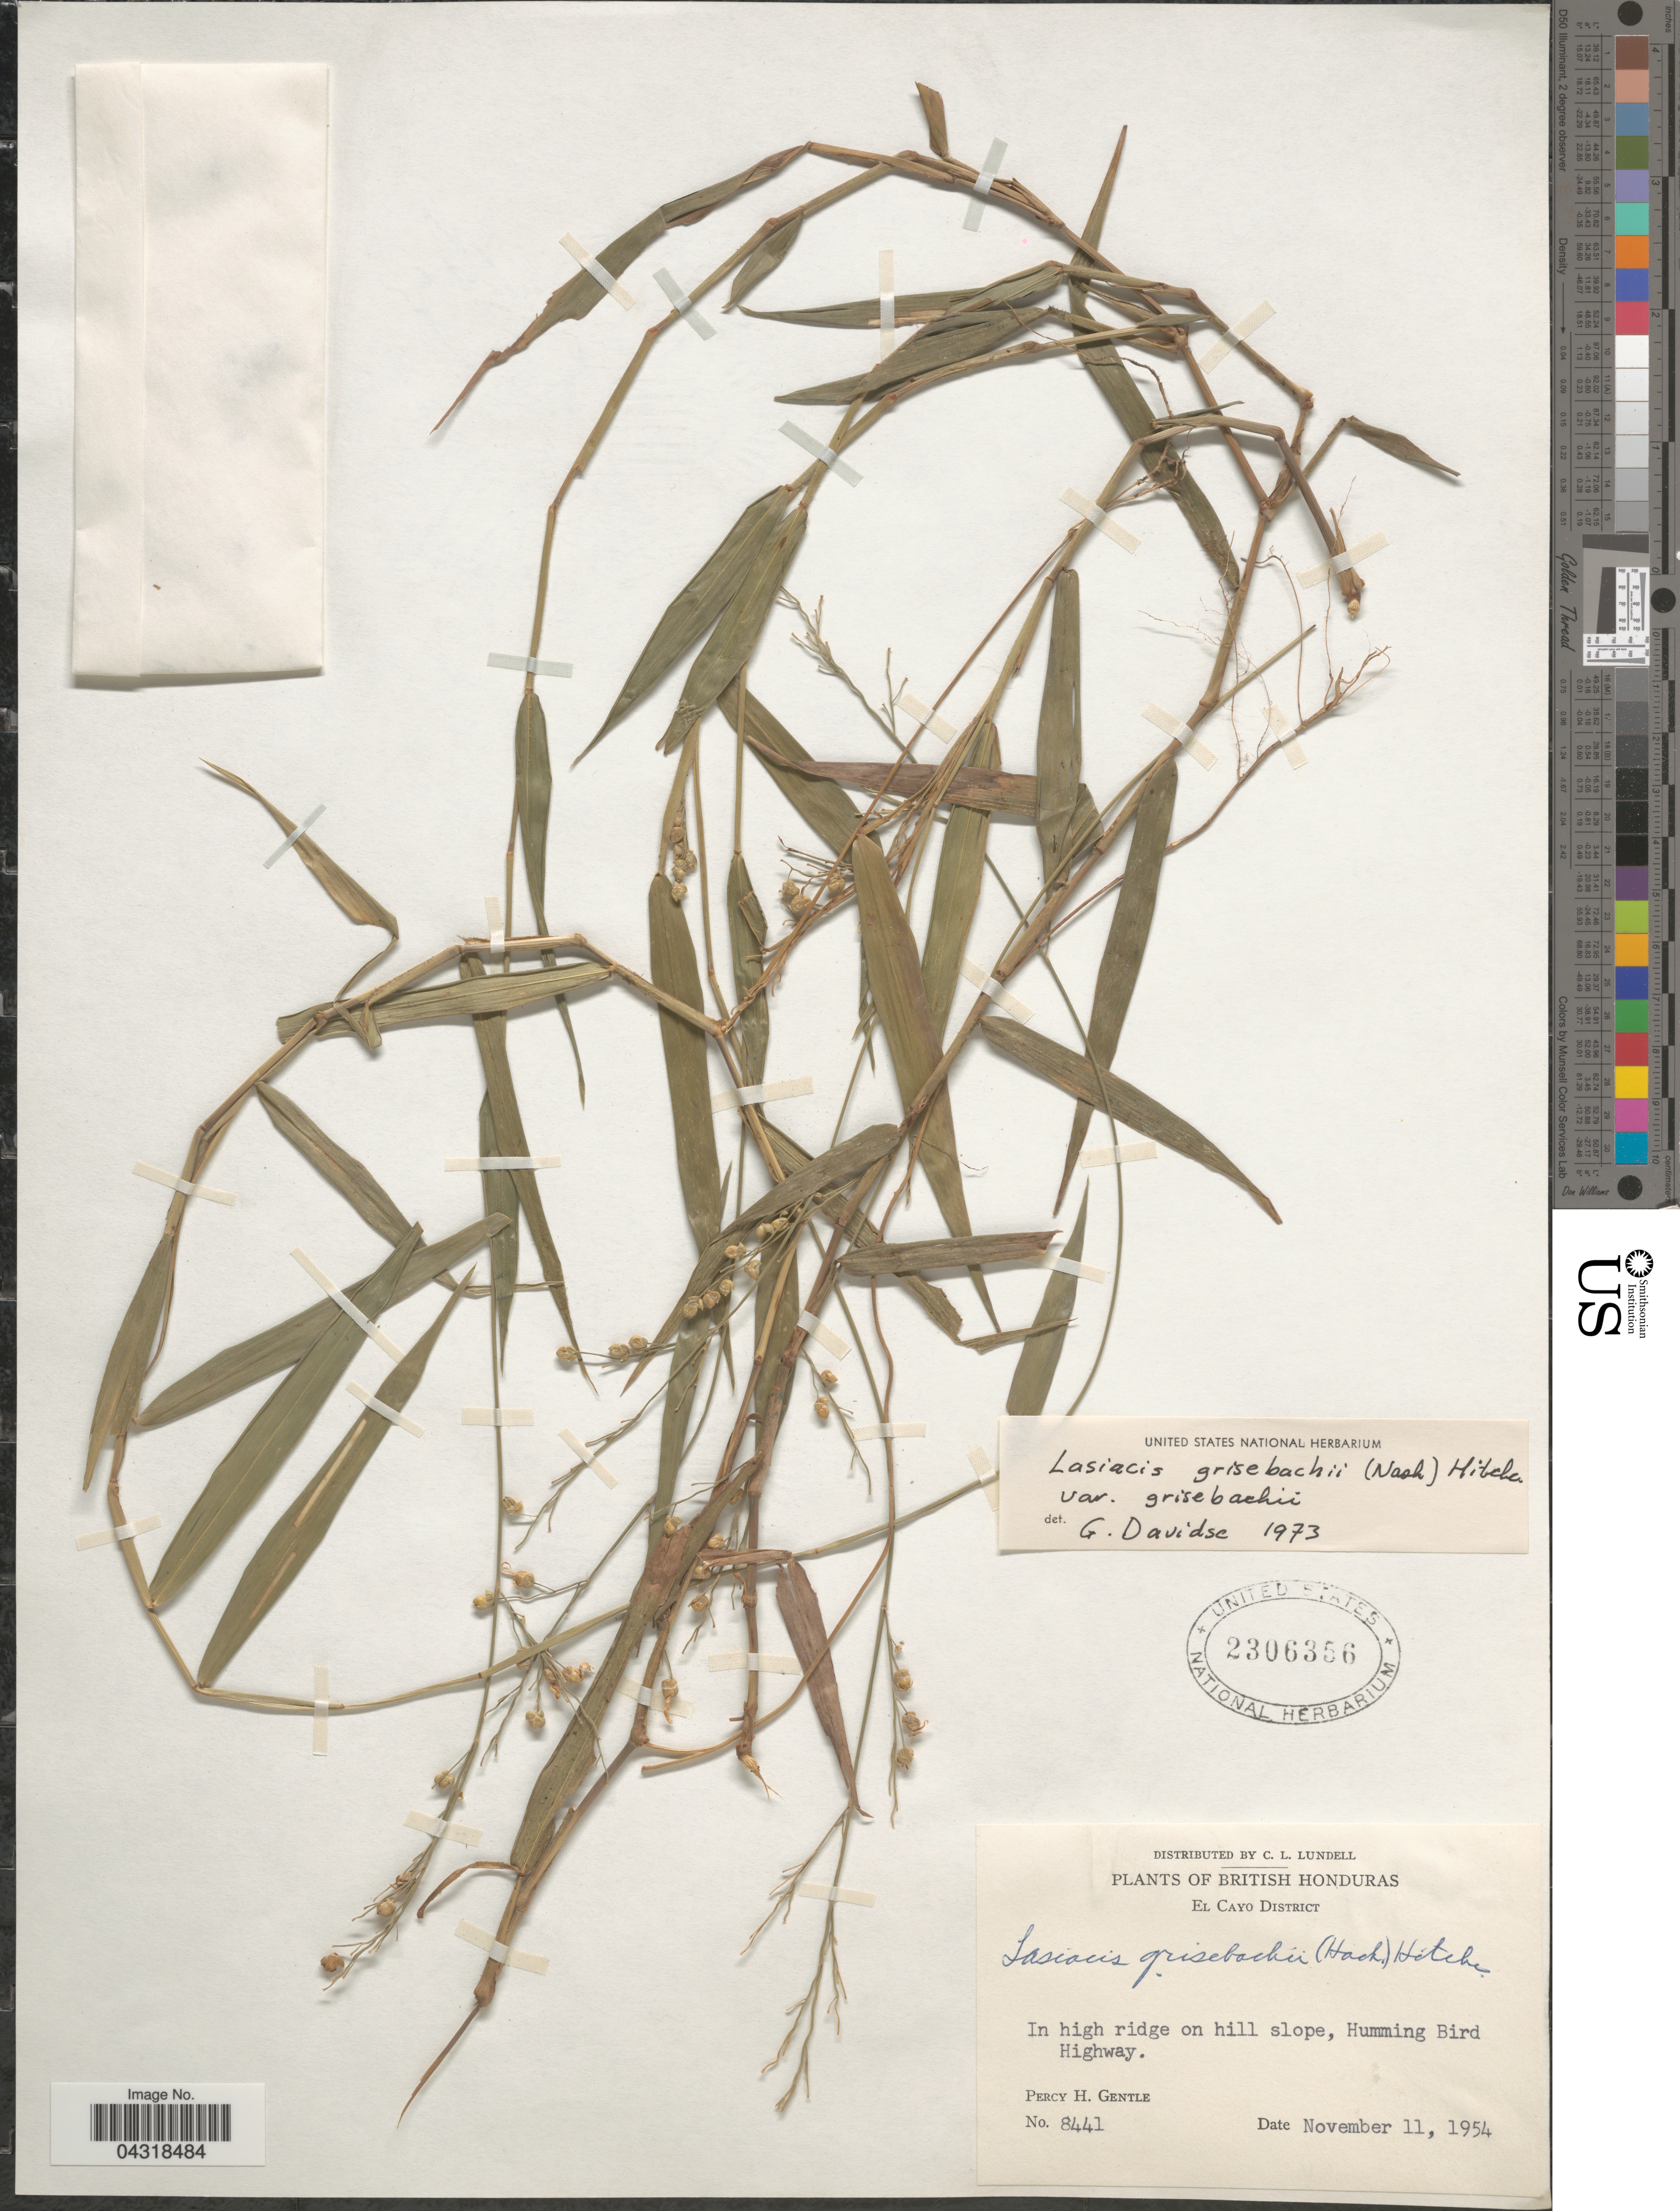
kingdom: Plantae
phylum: Tracheophyta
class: Liliopsida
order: Poales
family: Poaceae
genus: Lasiacis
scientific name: Lasiacis grisebachii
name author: (Nash) Hitchc.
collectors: P. H. Gentle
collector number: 8441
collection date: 1954-11-11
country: Belize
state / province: Cayo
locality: British Honduras. El Cayo District. In high ridge on hill slope, Humming Bird Highway.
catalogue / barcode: US 2306356